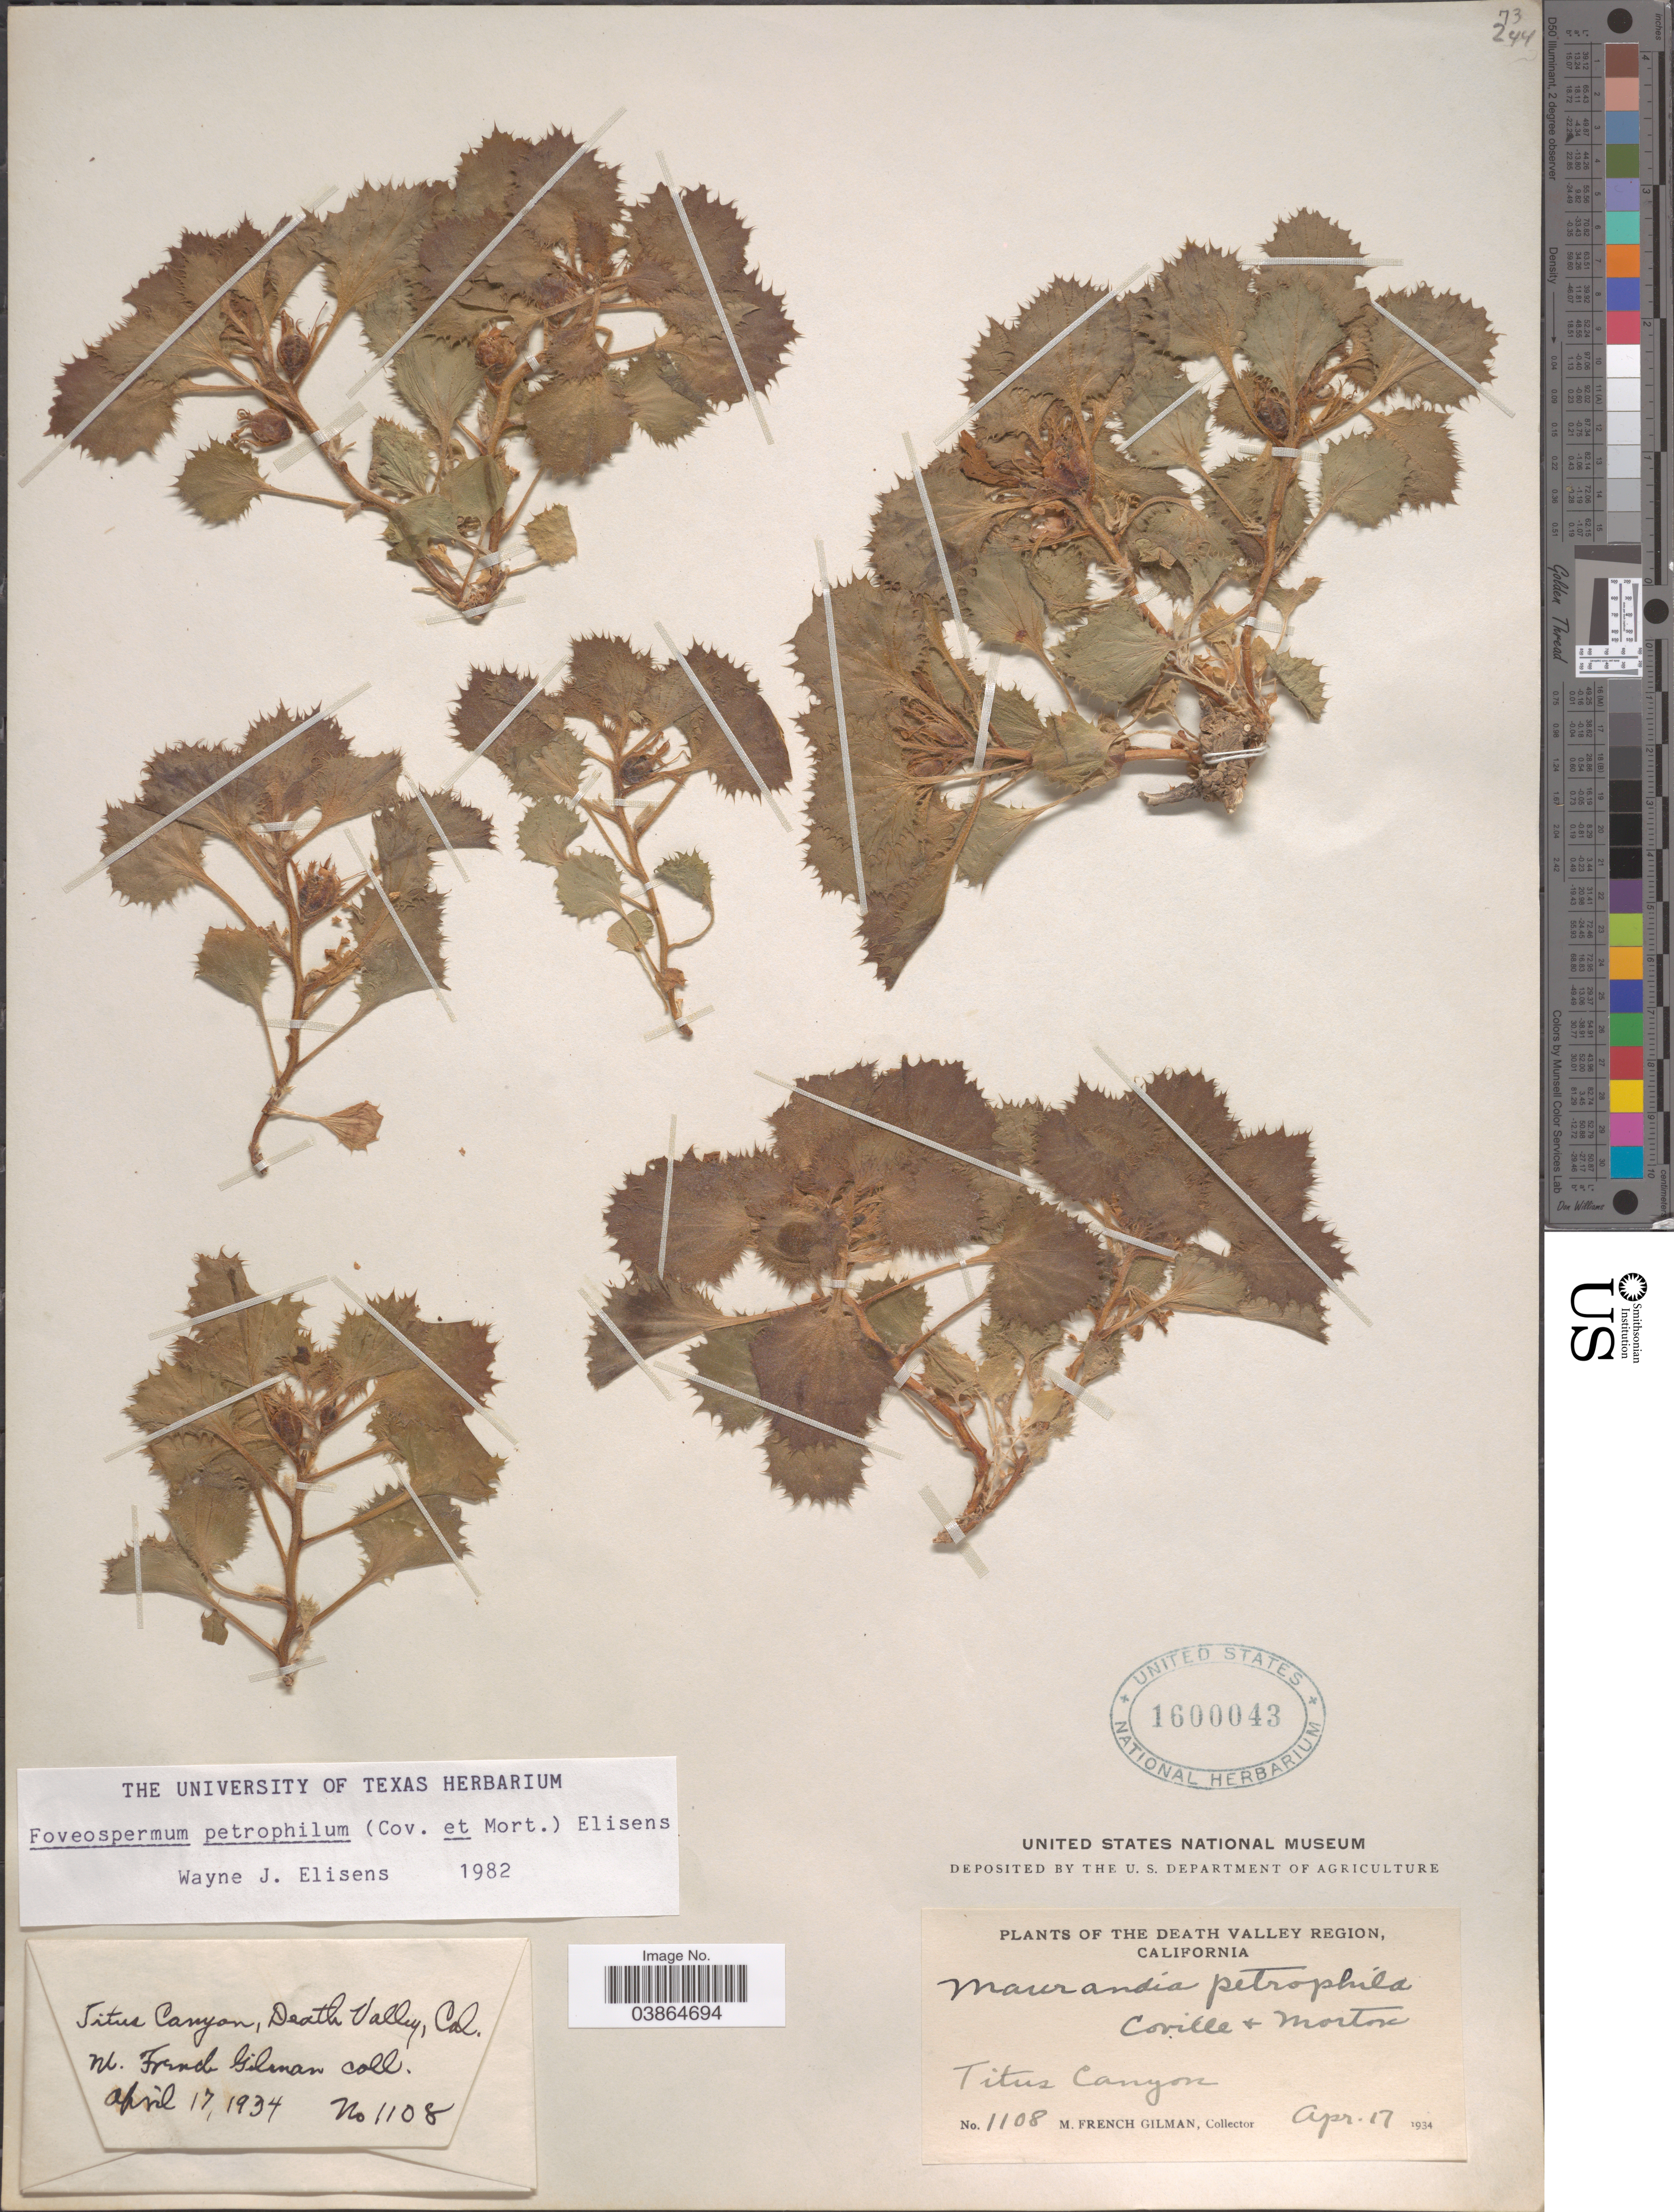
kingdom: Plantae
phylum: Tracheophyta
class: Magnoliopsida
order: Lamiales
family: Plantaginaceae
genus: Maurandya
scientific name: Maurandya petrophila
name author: Coville & C.V. Morton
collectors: M. F. Gilman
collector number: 1108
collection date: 1934-04-17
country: United States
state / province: California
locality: The Death Valley Region. Titus Canyon.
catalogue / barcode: US 1600043